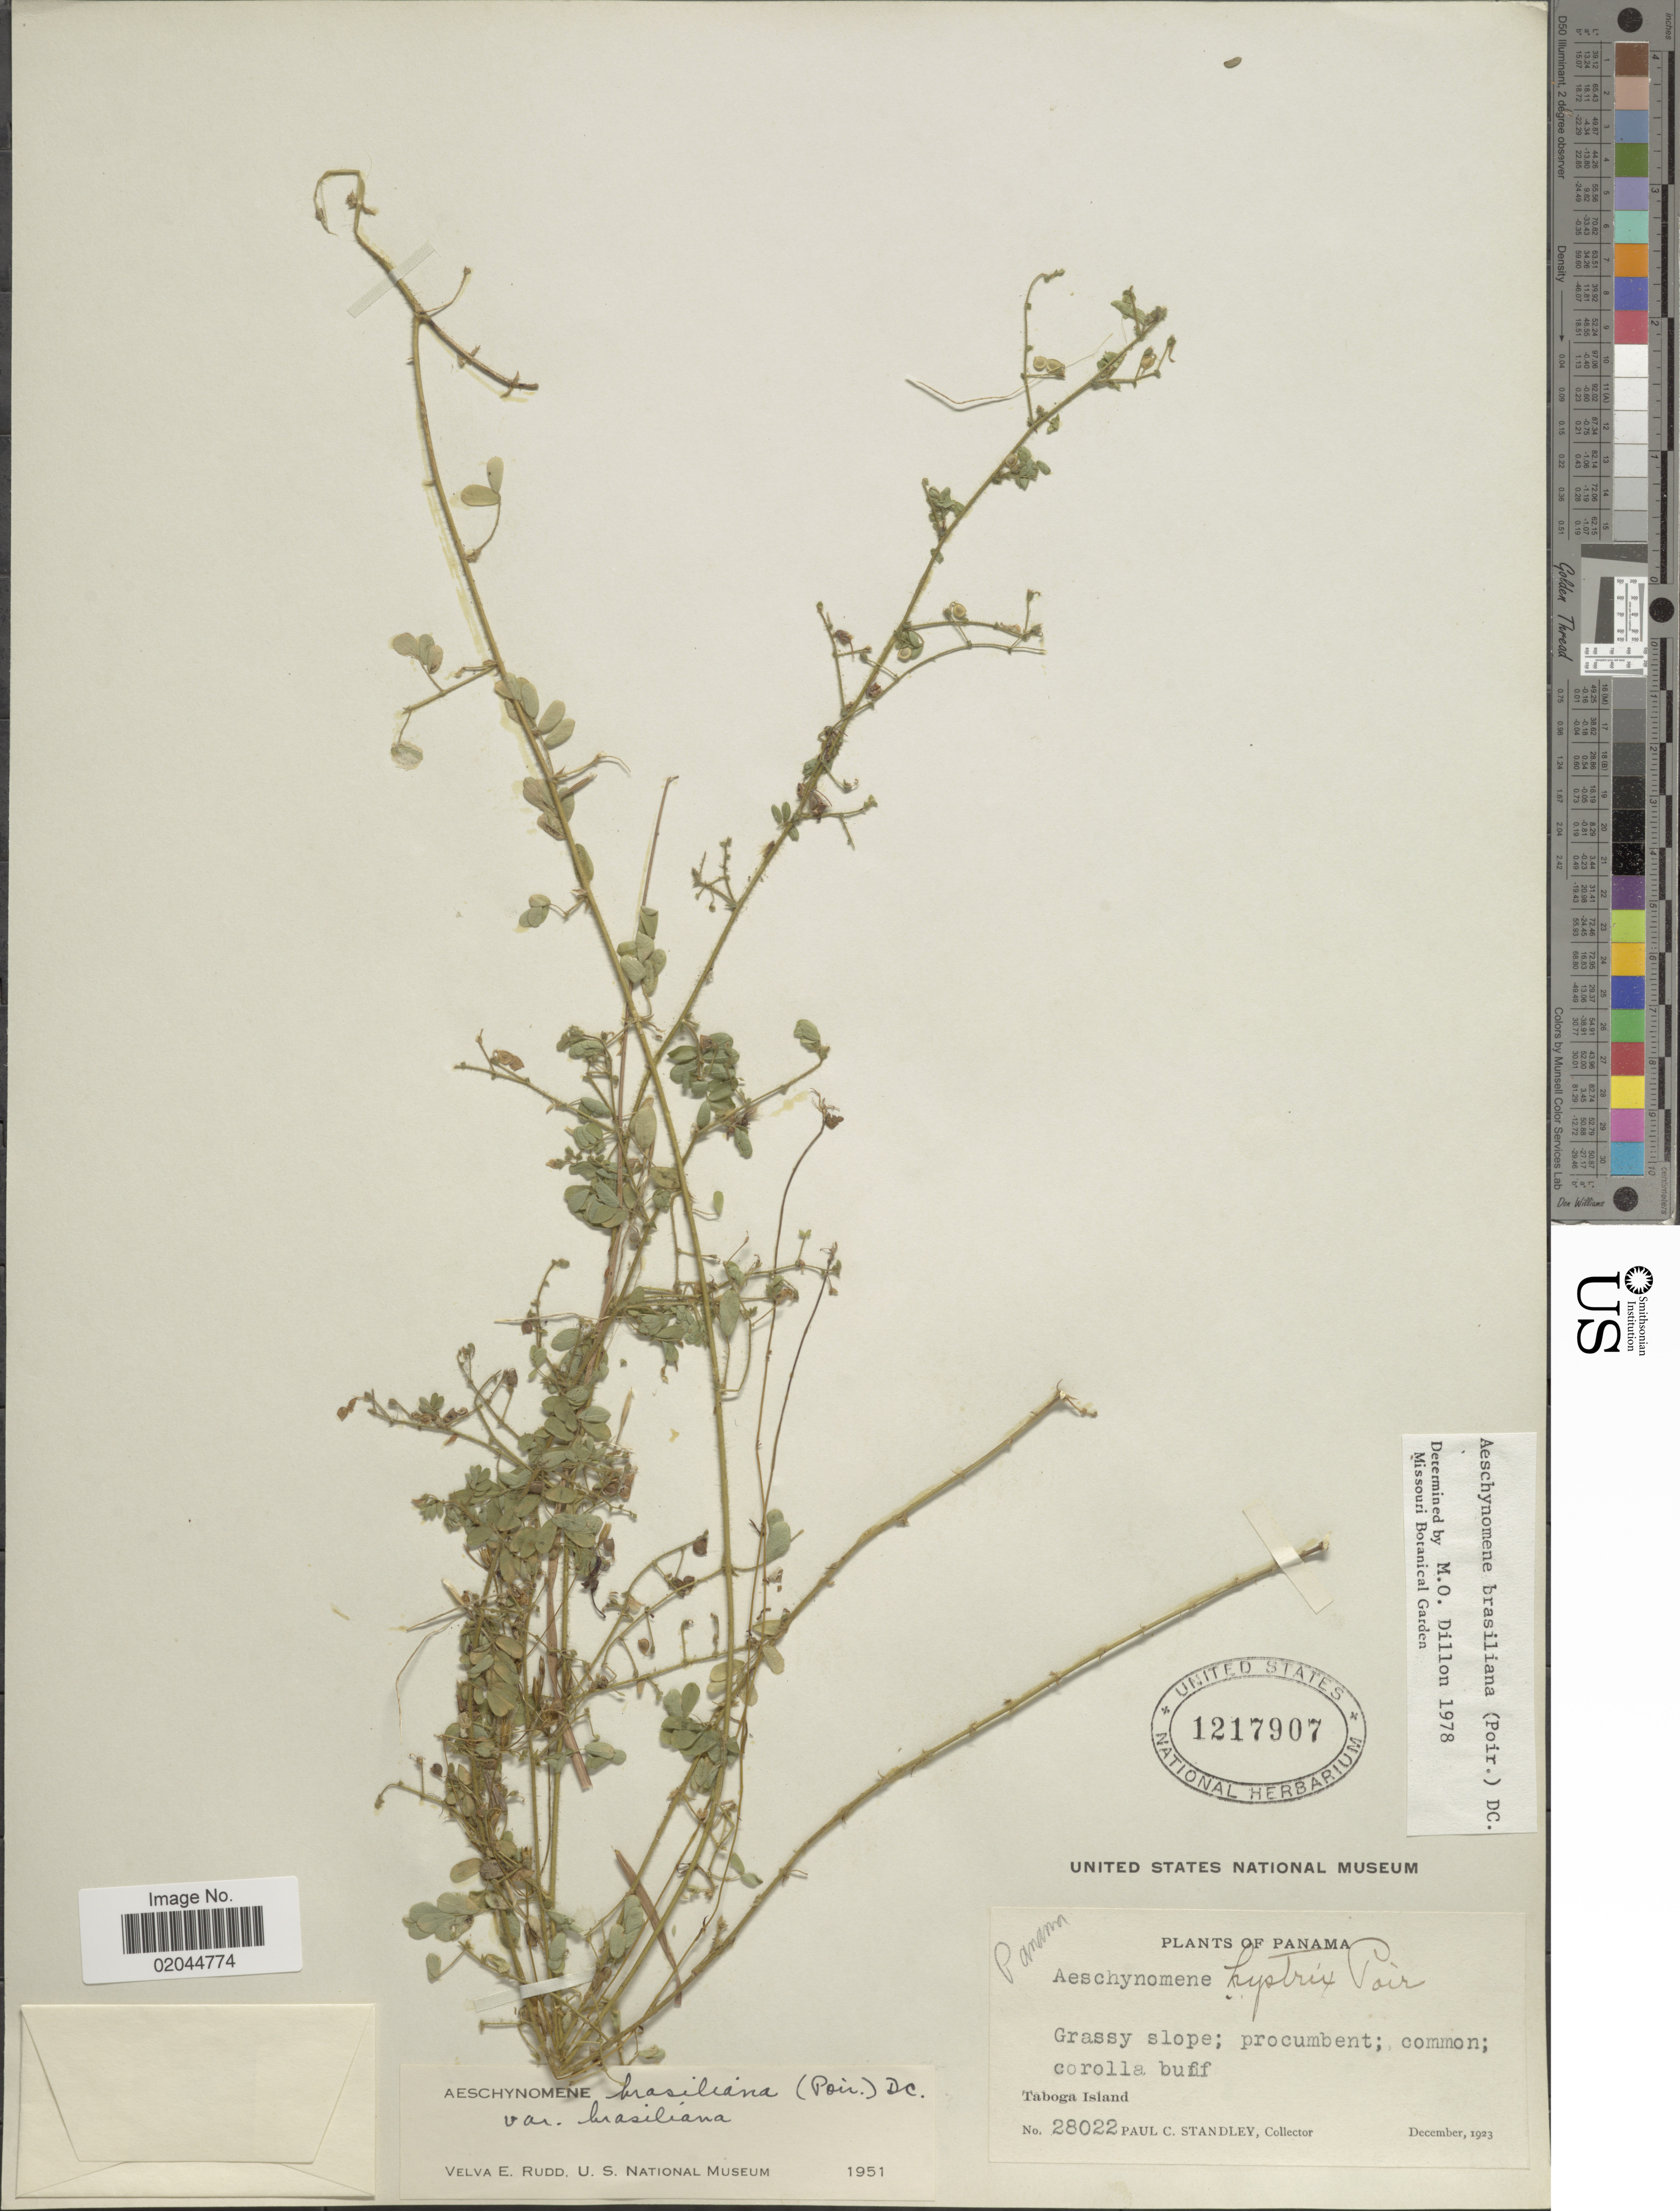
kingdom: Plantae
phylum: Tracheophyta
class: Magnoliopsida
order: Fabales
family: Fabaceae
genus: Aeschynomene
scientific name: Aeschynomene brasiliana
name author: (Poir.) DC.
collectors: P. C. Standley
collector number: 28022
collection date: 1923-12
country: Panama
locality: Taboga Island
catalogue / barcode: US 1217907